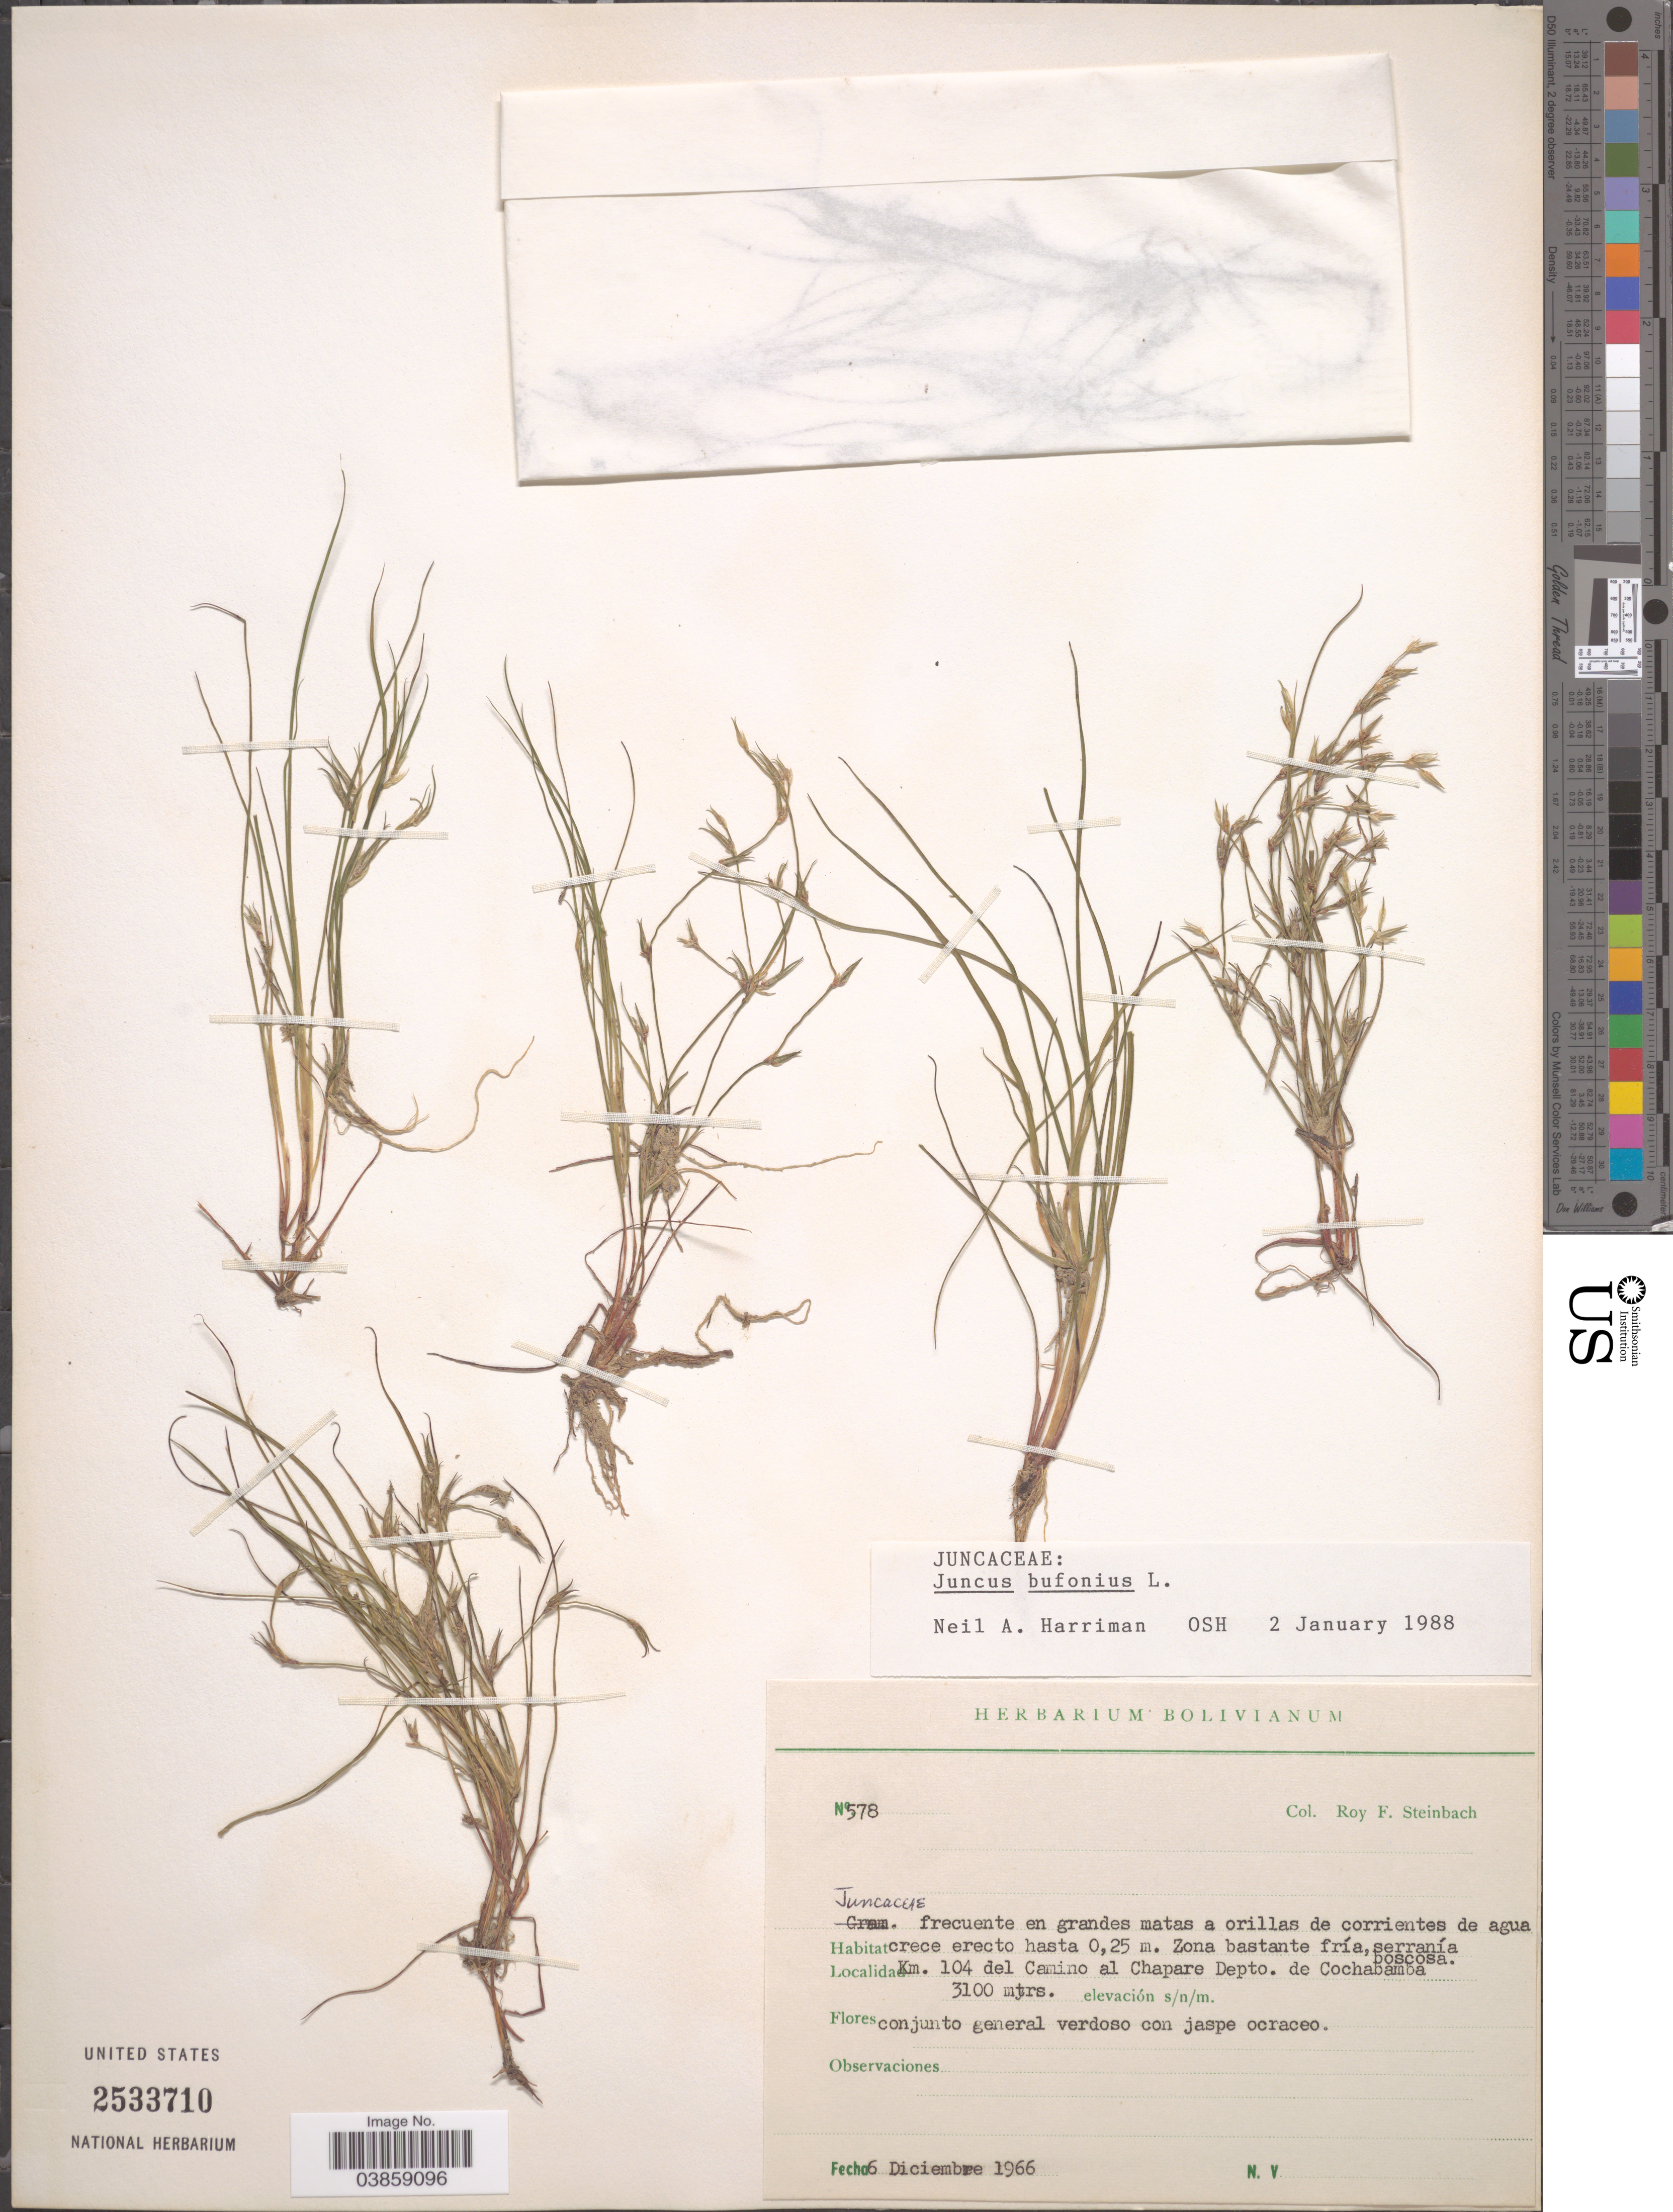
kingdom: Plantae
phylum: Tracheophyta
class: Liliopsida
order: Poales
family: Juncaceae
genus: Juncus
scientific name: Juncus bufonius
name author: L.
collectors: R. F. Steinbach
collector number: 578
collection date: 1966-12-06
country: Bolivia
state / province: Cochabamba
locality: Km. 104 del Camino al Chapare Depto. de Cochabamba.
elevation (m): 3100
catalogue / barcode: US 2533710